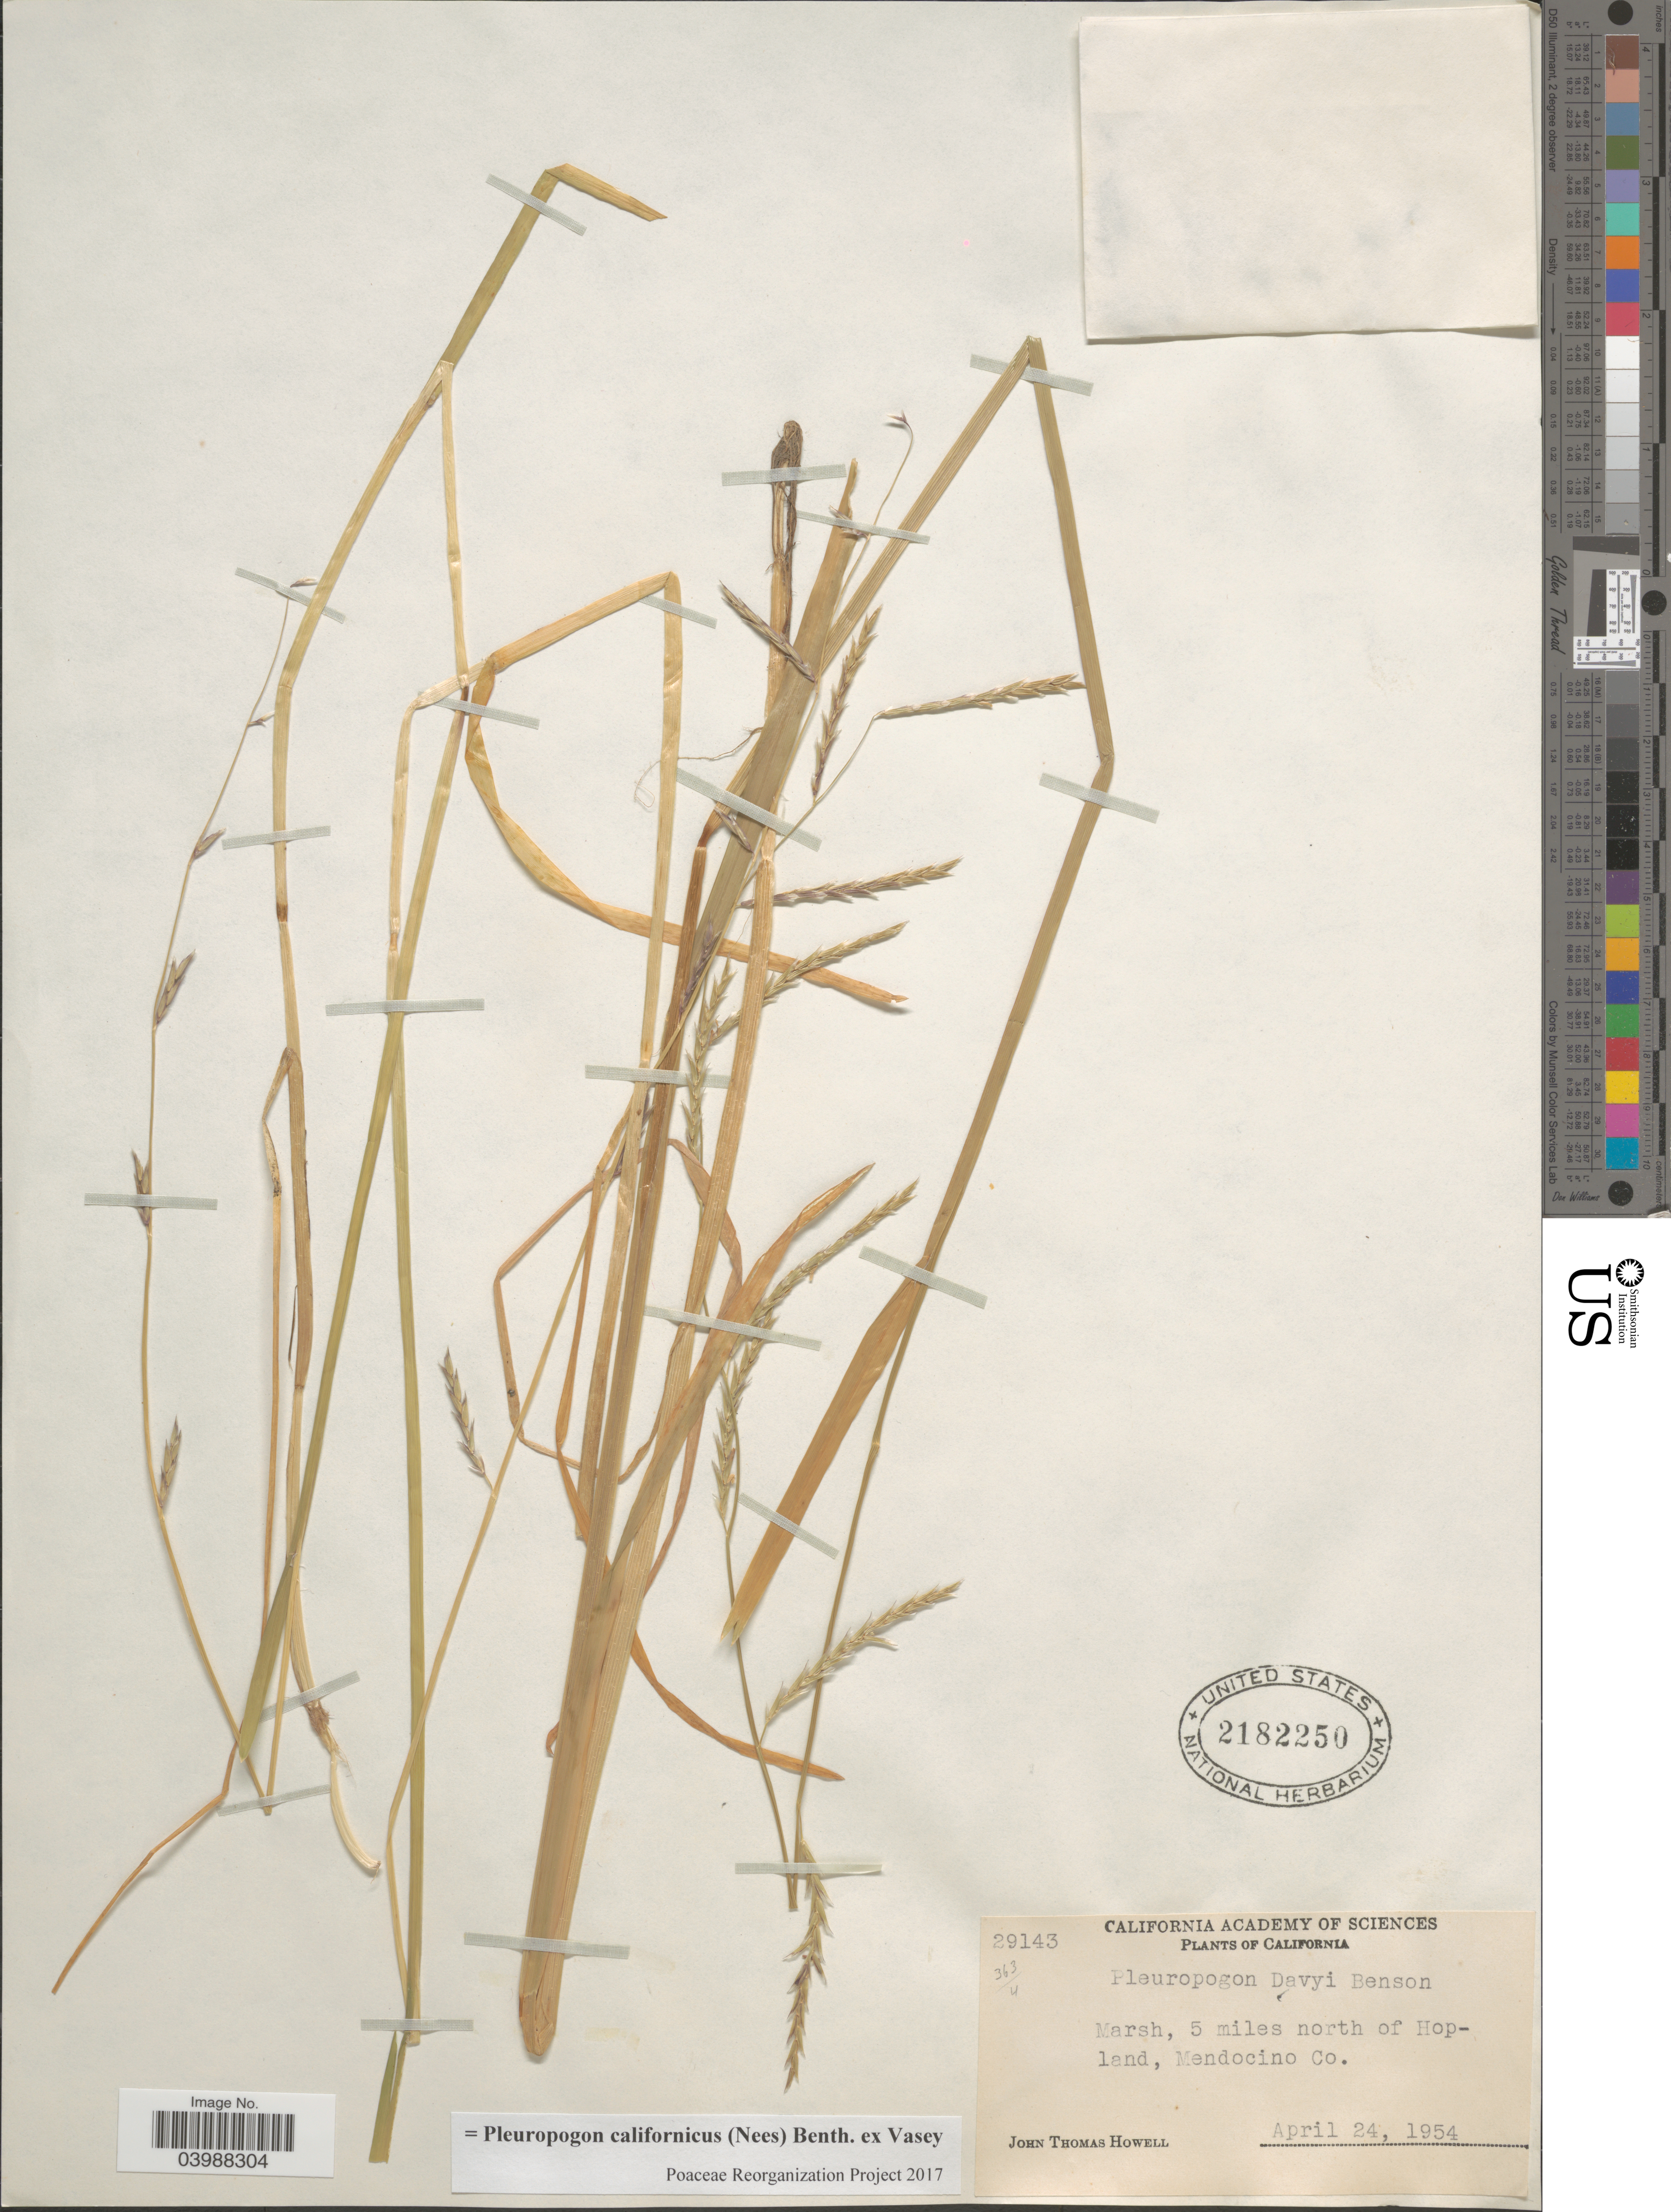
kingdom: Plantae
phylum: Tracheophyta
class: Liliopsida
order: Poales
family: Poaceae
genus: Pleuropogon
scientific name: Pleuropogon californicus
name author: (Nees) Benth. ex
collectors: J. T. Howell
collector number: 29143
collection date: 1954-04-24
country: United States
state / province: California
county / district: Mendocino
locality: Marsh, 5 miles north of Hopland, Mendocino Co.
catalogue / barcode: US 2182250